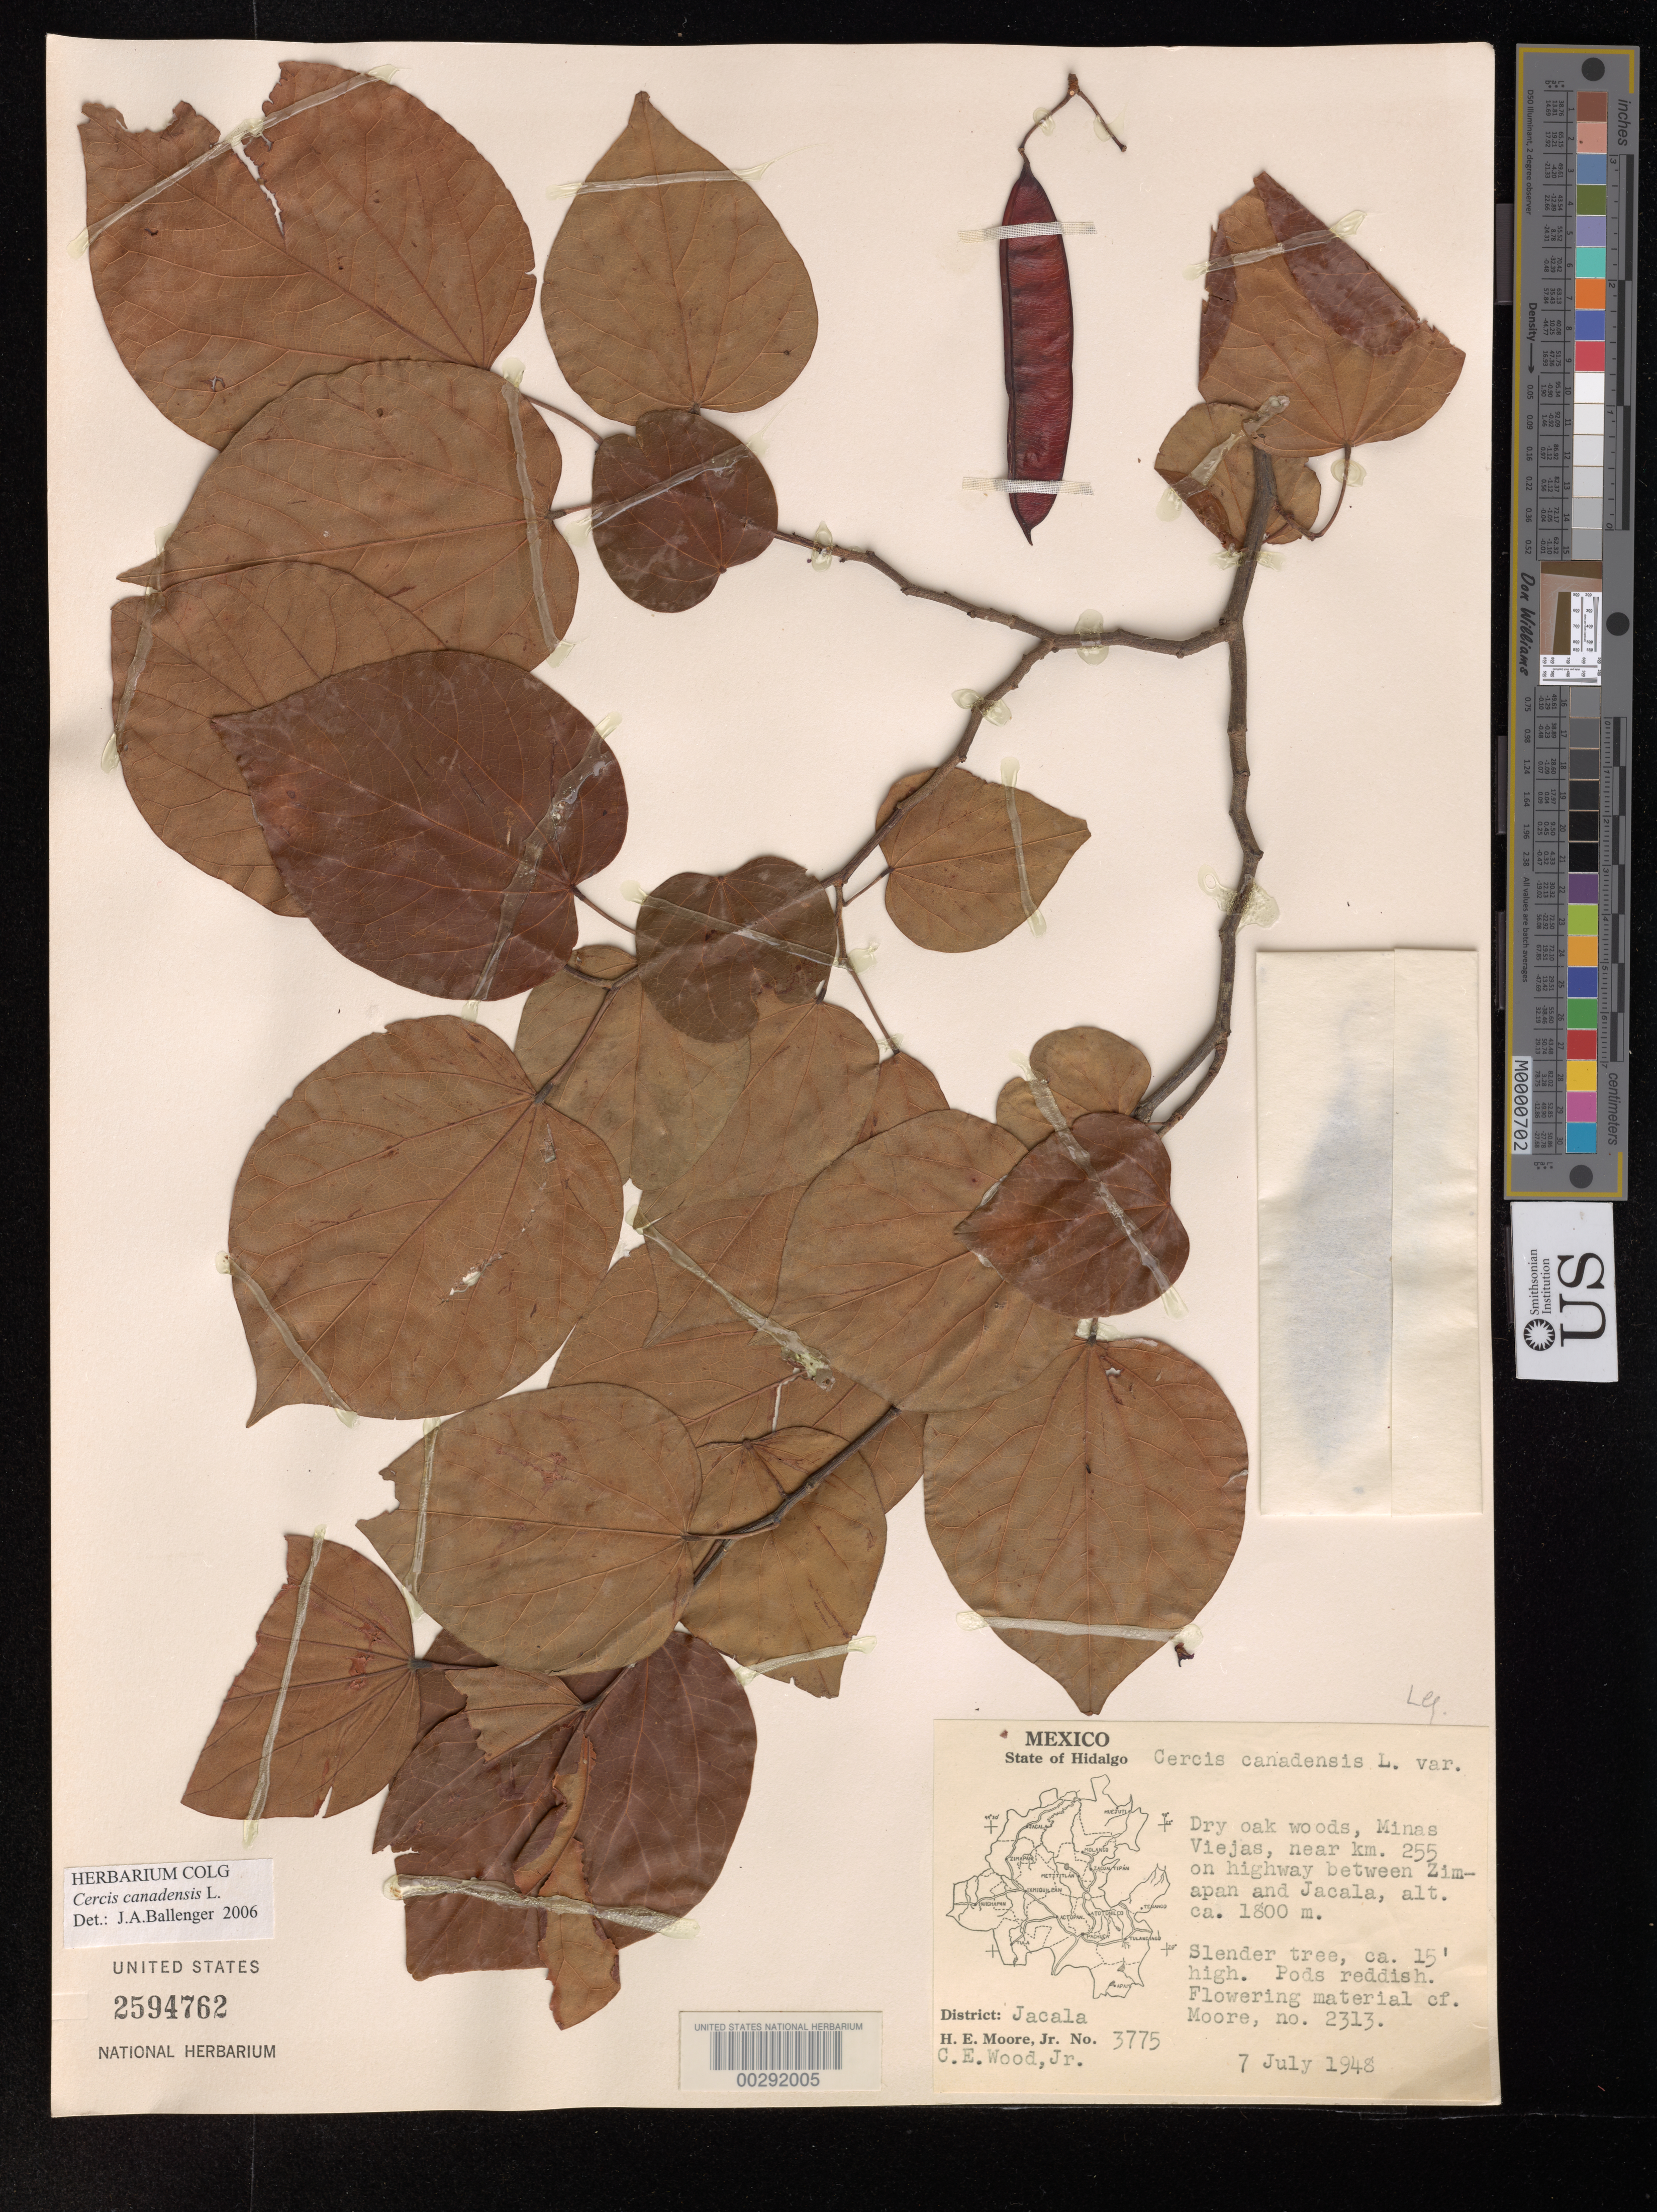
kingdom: Plantae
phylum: Tracheophyta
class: Magnoliopsida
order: Fabales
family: Fabaceae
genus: Cercis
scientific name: Cercis canadensis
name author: L.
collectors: H. E. Moore & C. E. Wood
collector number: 3775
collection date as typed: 07 Jul 1948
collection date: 1948-07-07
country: Mexico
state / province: Hidalgo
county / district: Jacala De Ledezma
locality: Minas Viejas, near km 255 on highway between Zimapan and Jacala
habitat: Dry oak woods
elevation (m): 1800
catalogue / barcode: US 2594762